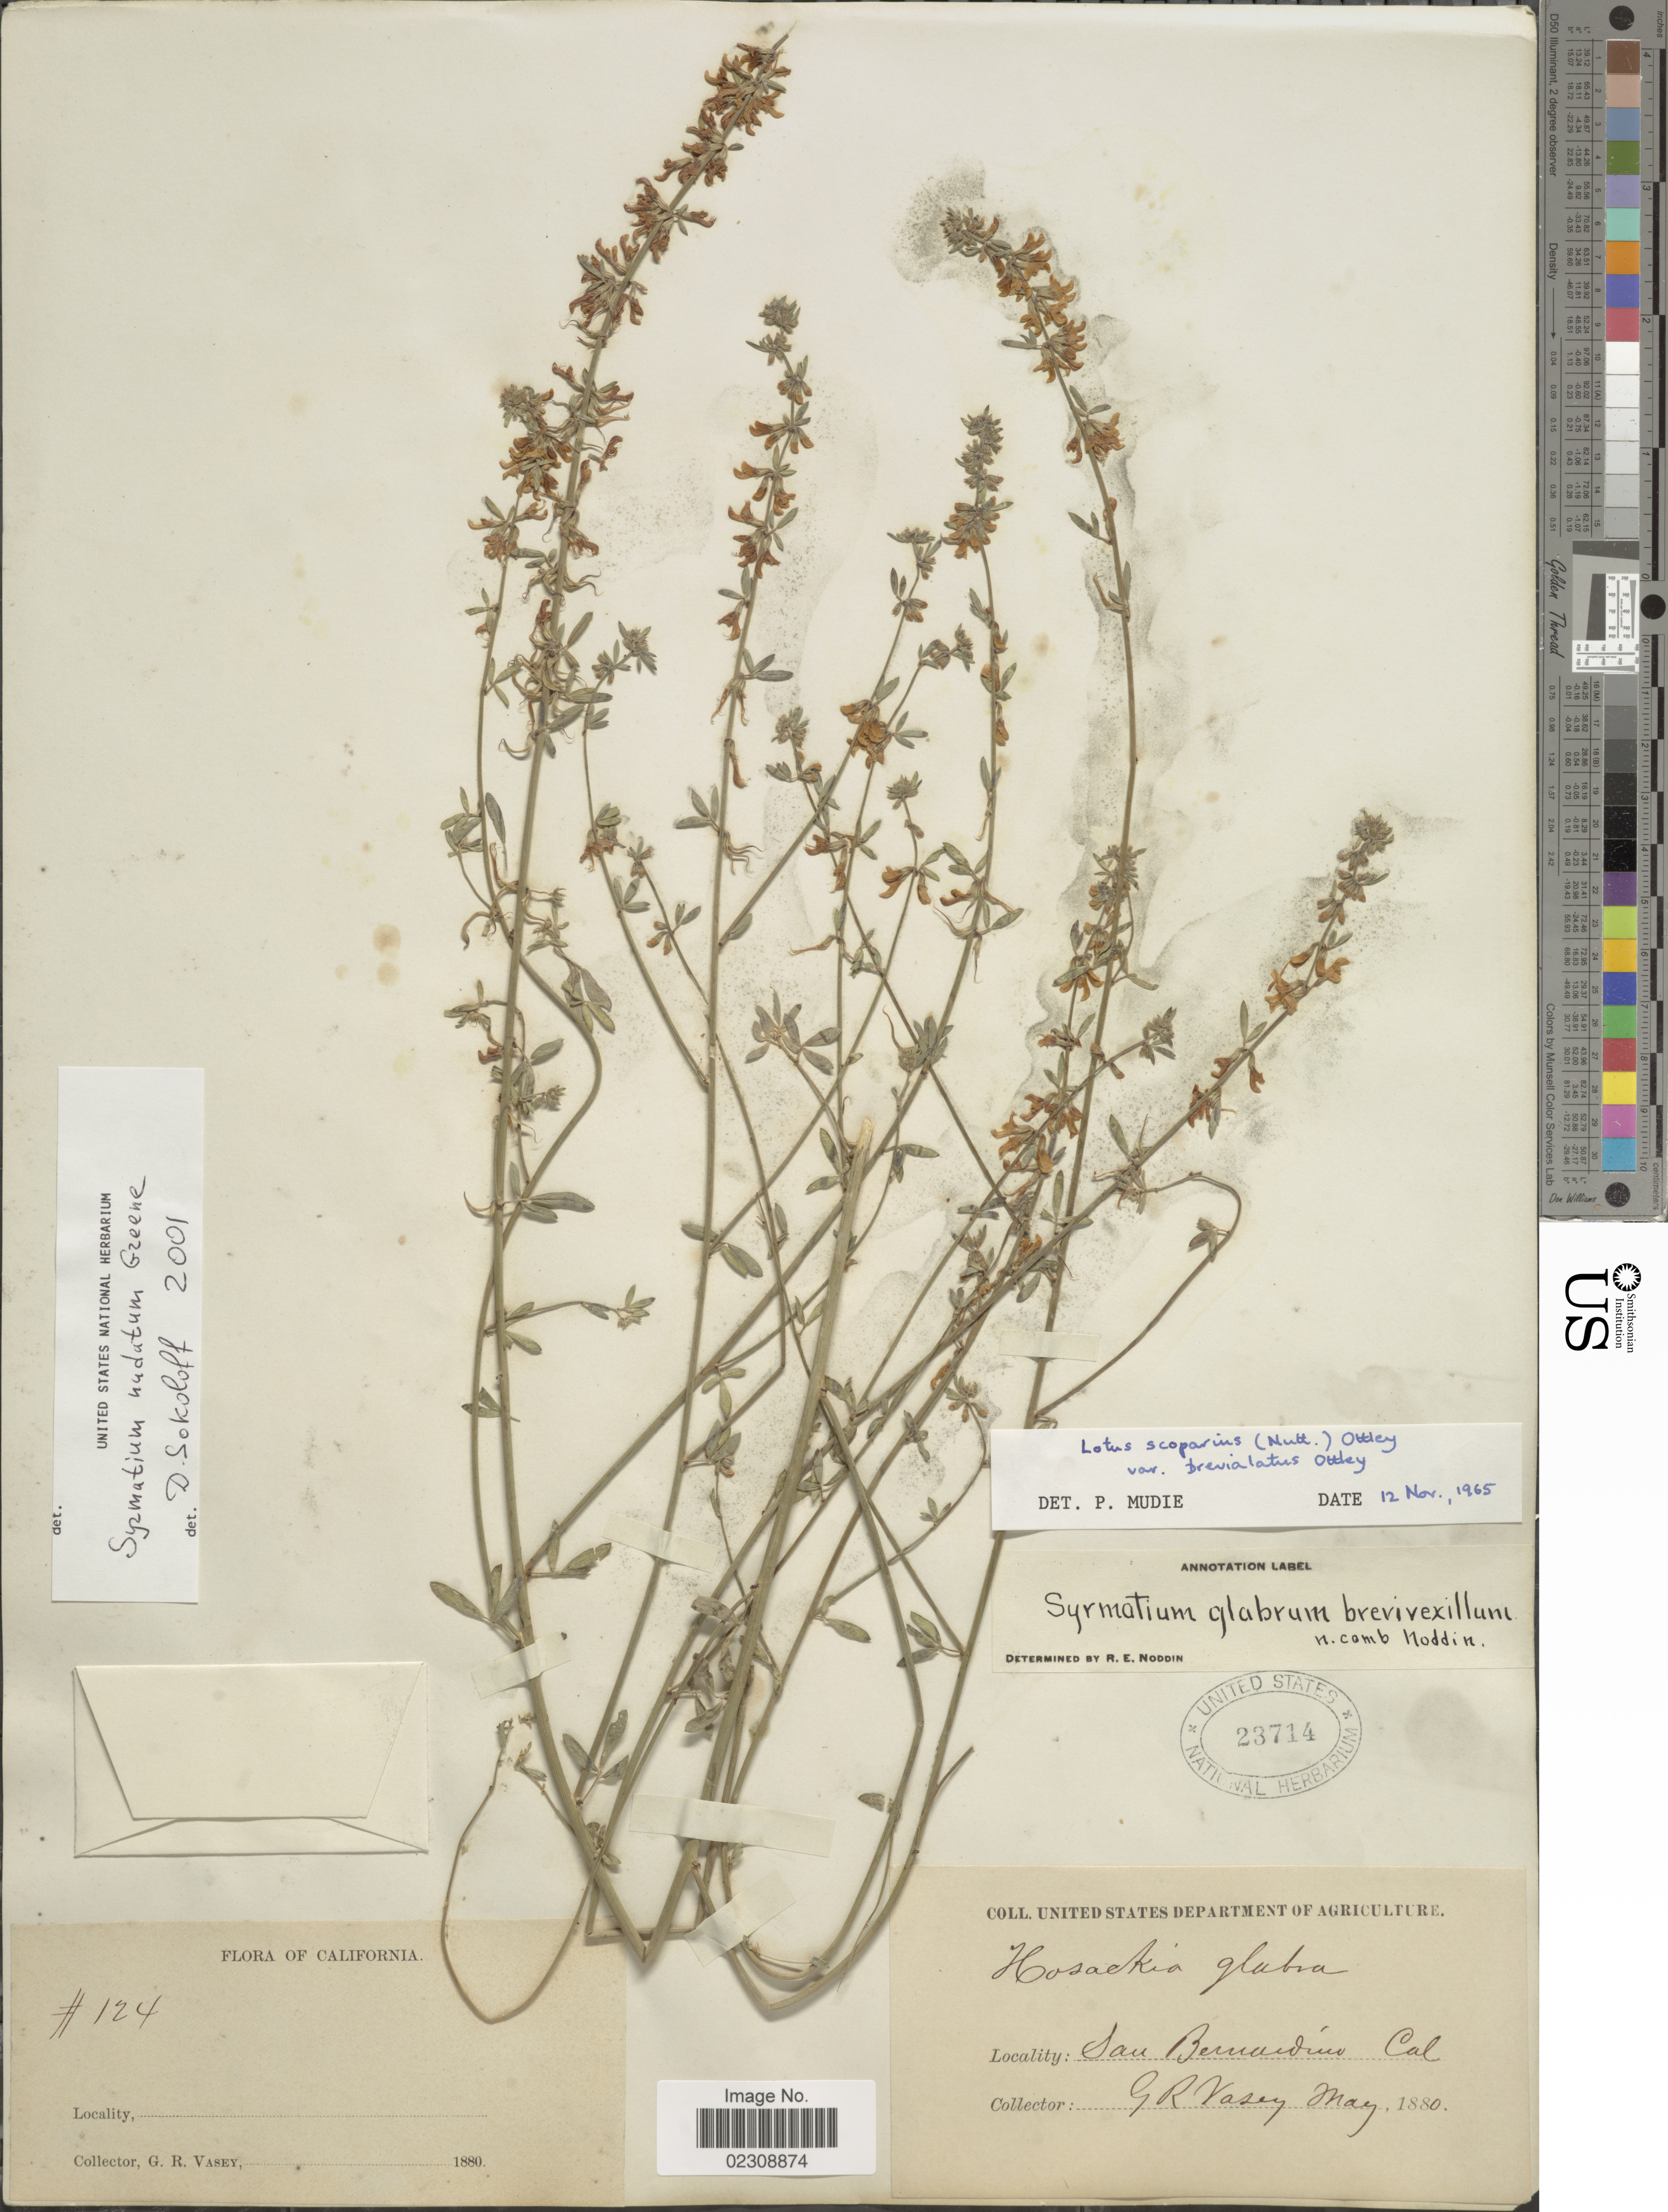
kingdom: Plantae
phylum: Tracheophyta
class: Magnoliopsida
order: Fabales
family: Fabaceae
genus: Syrmatium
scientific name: Syrmatium nudatum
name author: Greene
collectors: G. R. Vasey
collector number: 124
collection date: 1880-05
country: United States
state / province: California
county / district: San Bernardino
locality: San Bernardino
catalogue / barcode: US 23714